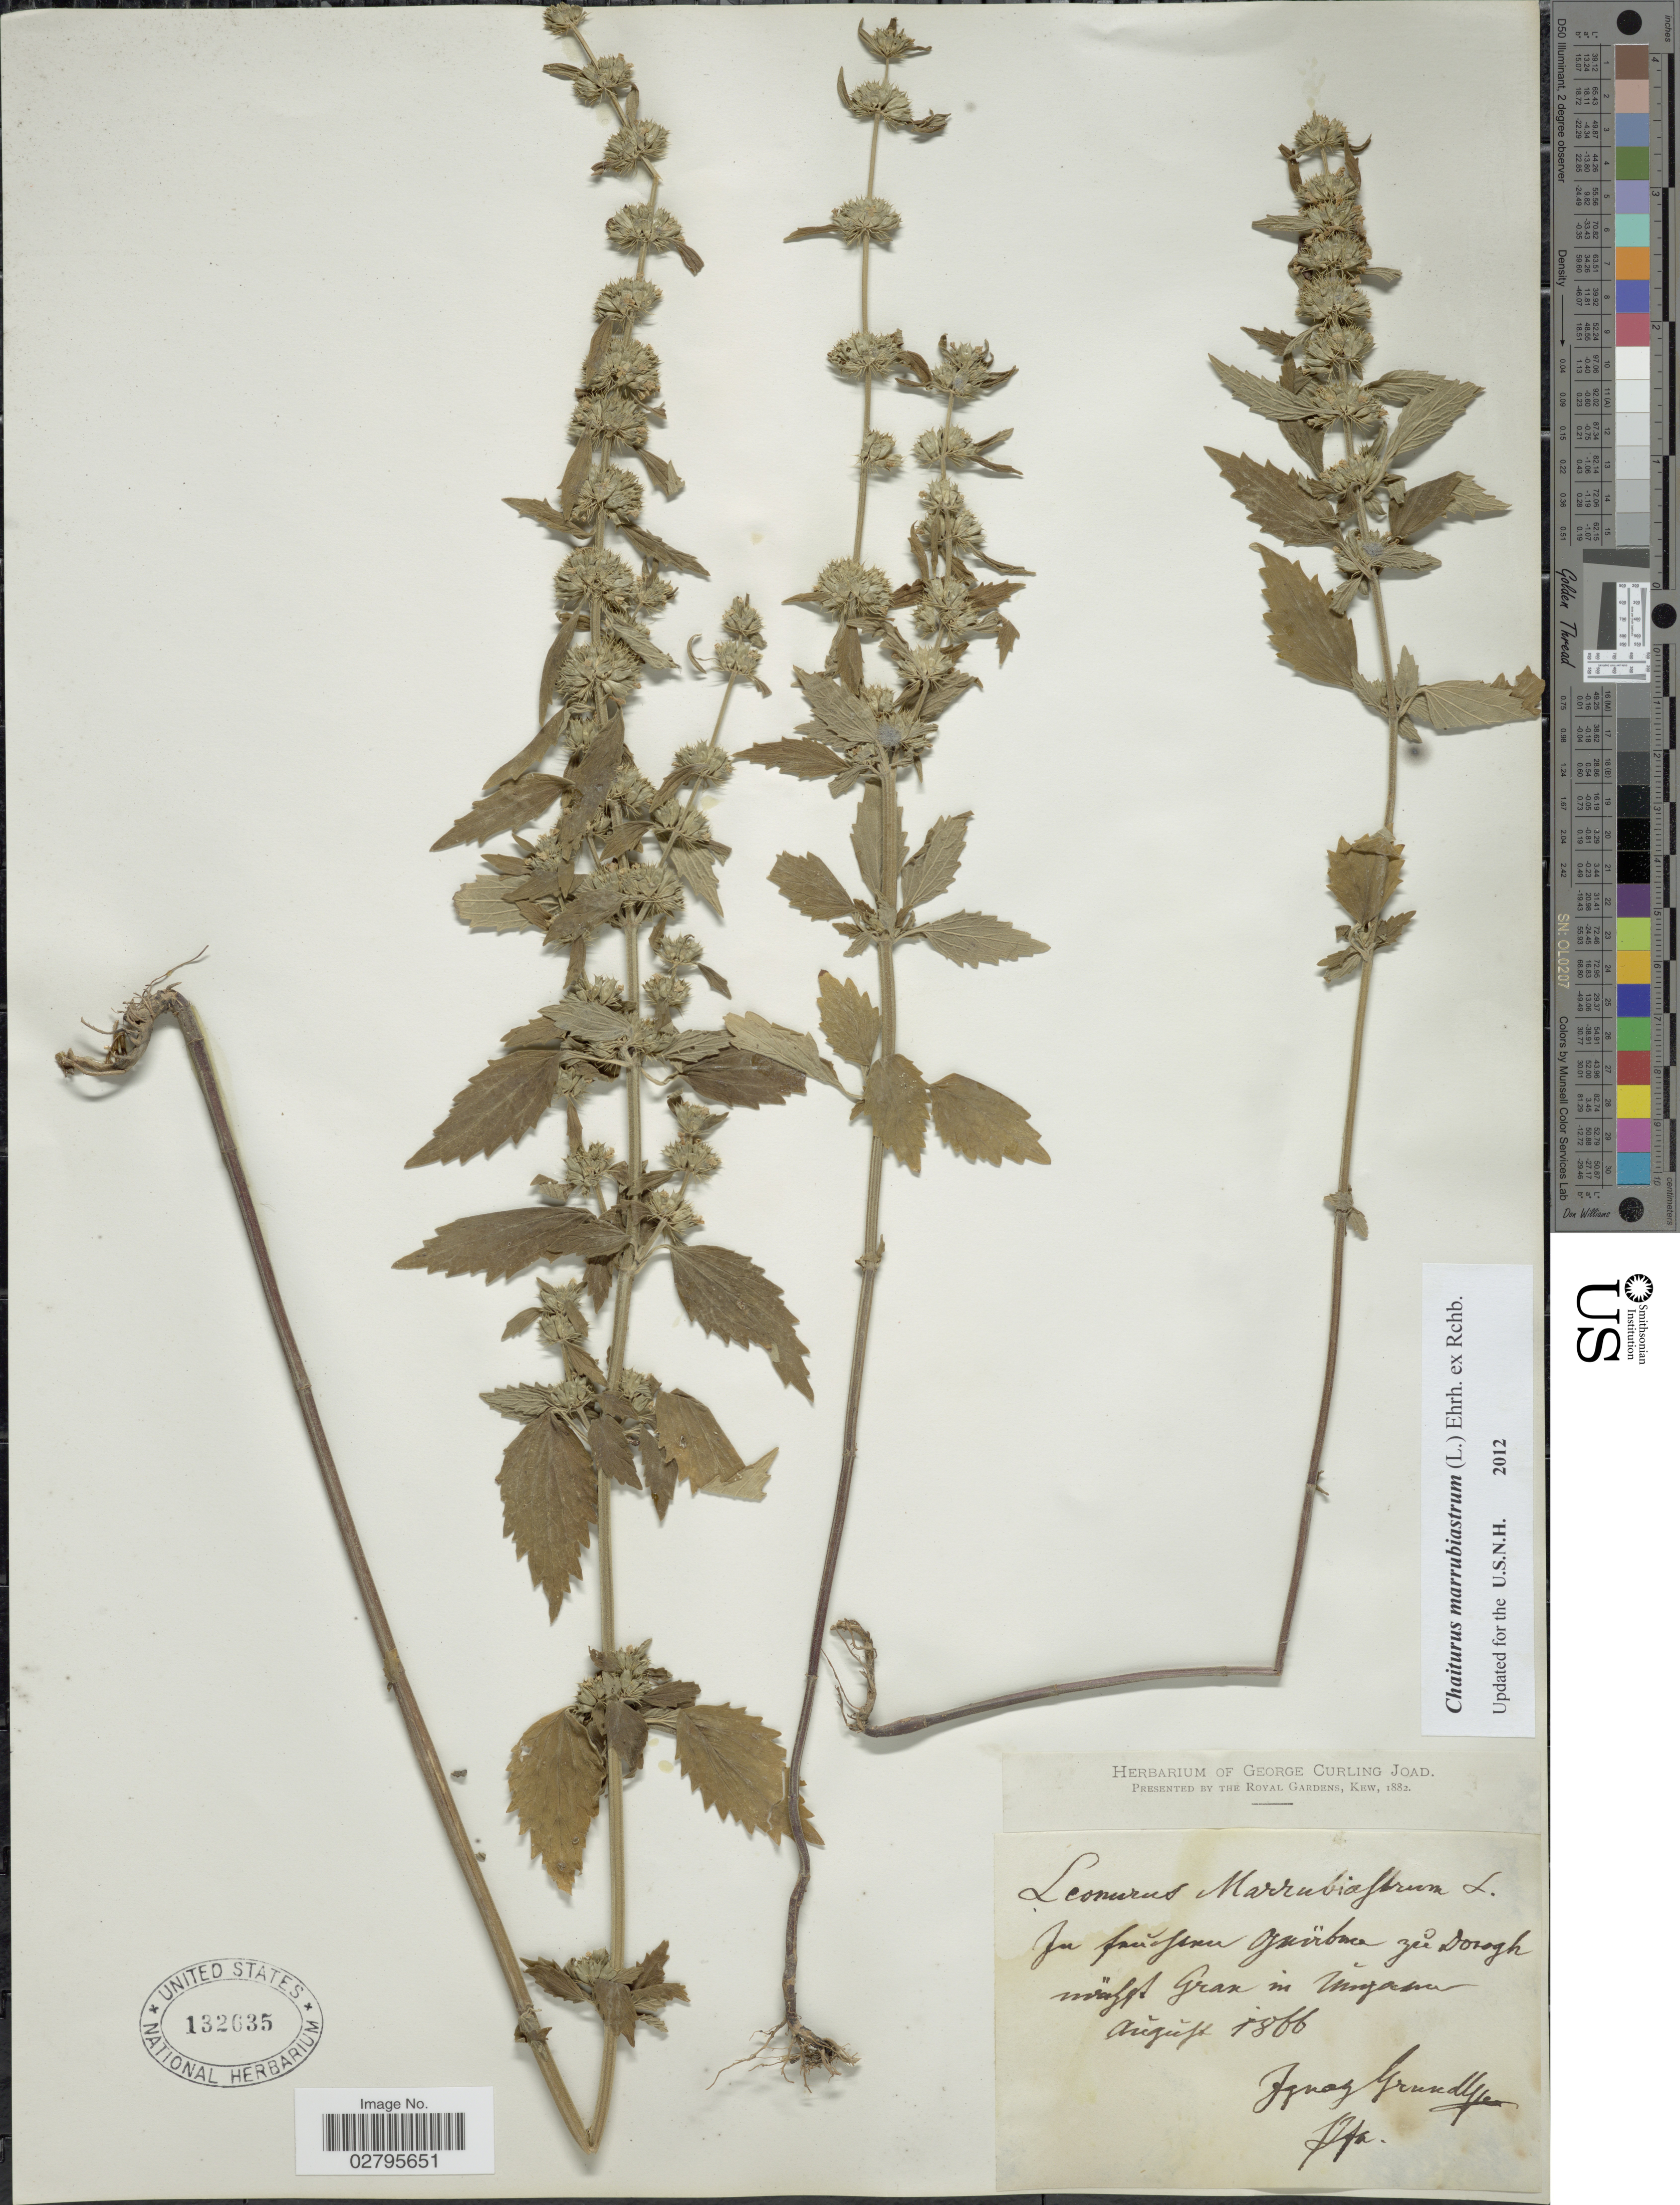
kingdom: Plantae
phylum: Tracheophyta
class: Magnoliopsida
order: Lamiales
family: Lamiaceae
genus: Chaiturus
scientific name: Chaiturus marrubiastrum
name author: (L.) Rchb.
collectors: I. Grundl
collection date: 1866-08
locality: In [illegible text]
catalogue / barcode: US 132635